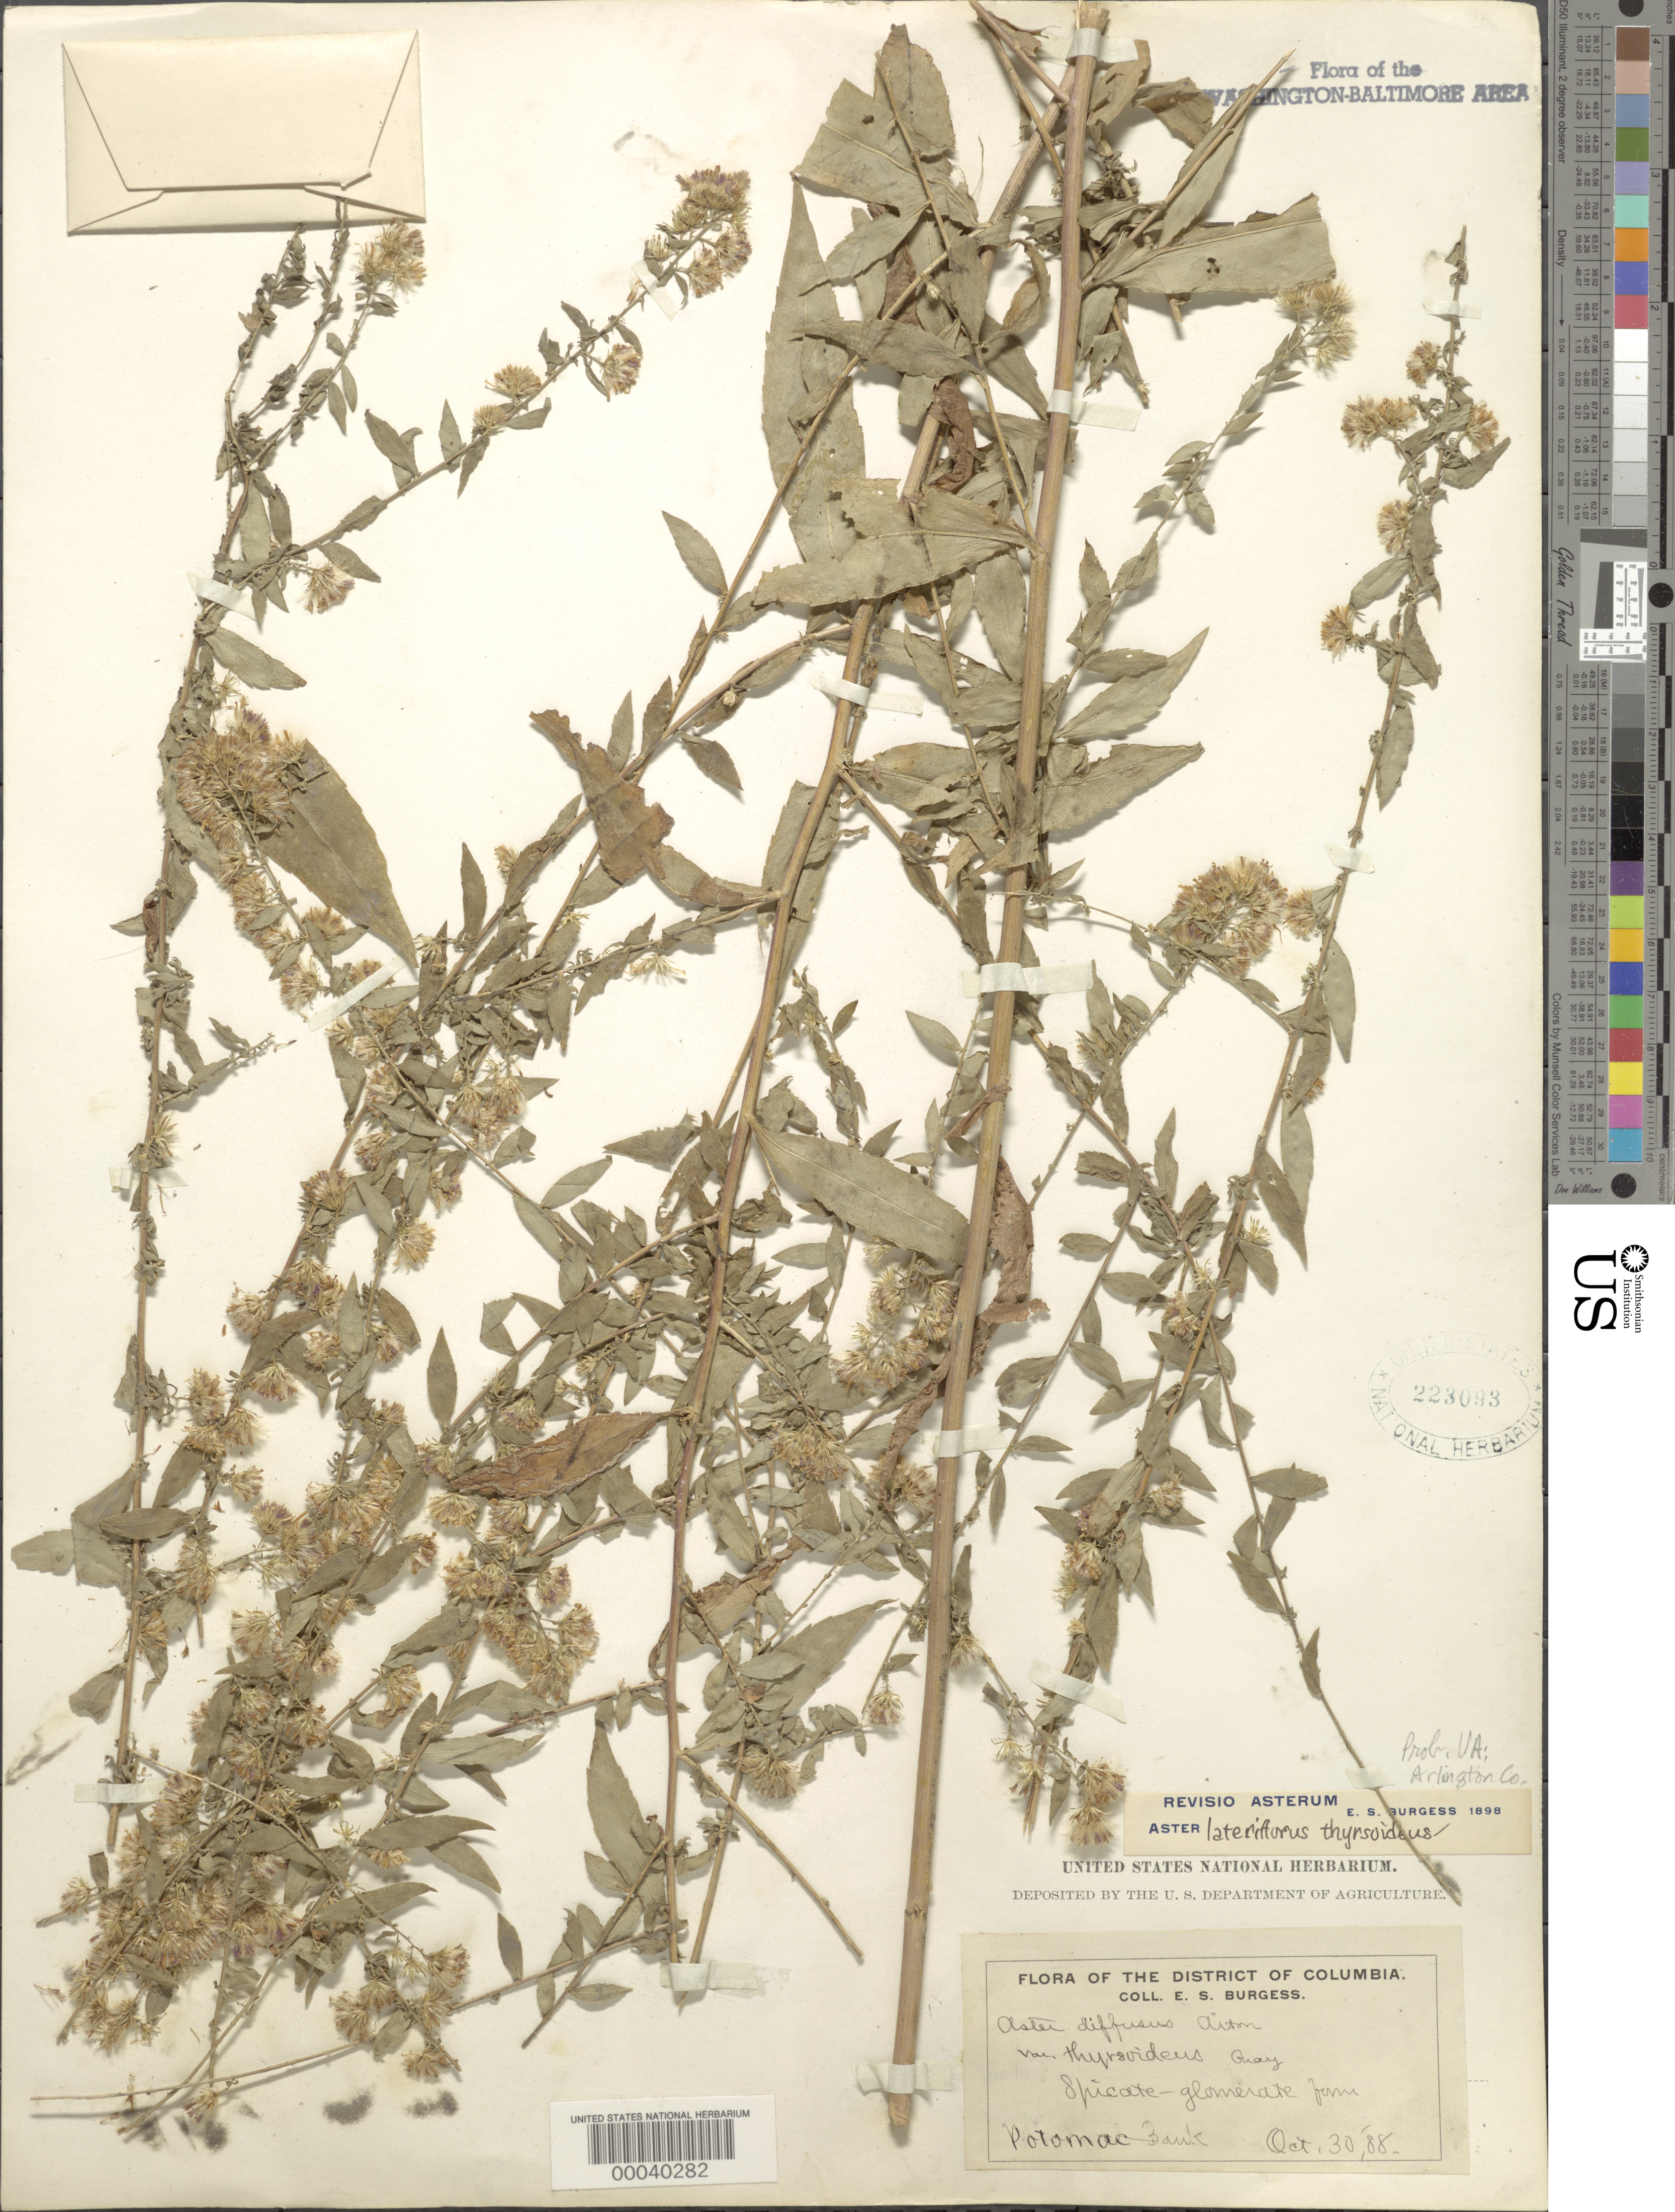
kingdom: Plantae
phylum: Tracheophyta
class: Magnoliopsida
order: Asterales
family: Asteraceae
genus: Symphyotrichum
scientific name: Symphyotrichum lateriflorum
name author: (L.) Á. Löve & D. Löve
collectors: E. Burgess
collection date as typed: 30 Oct 1888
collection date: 1888-10-30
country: United States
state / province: Virginia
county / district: Arlington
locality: Potomac Bank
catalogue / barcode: US 223093